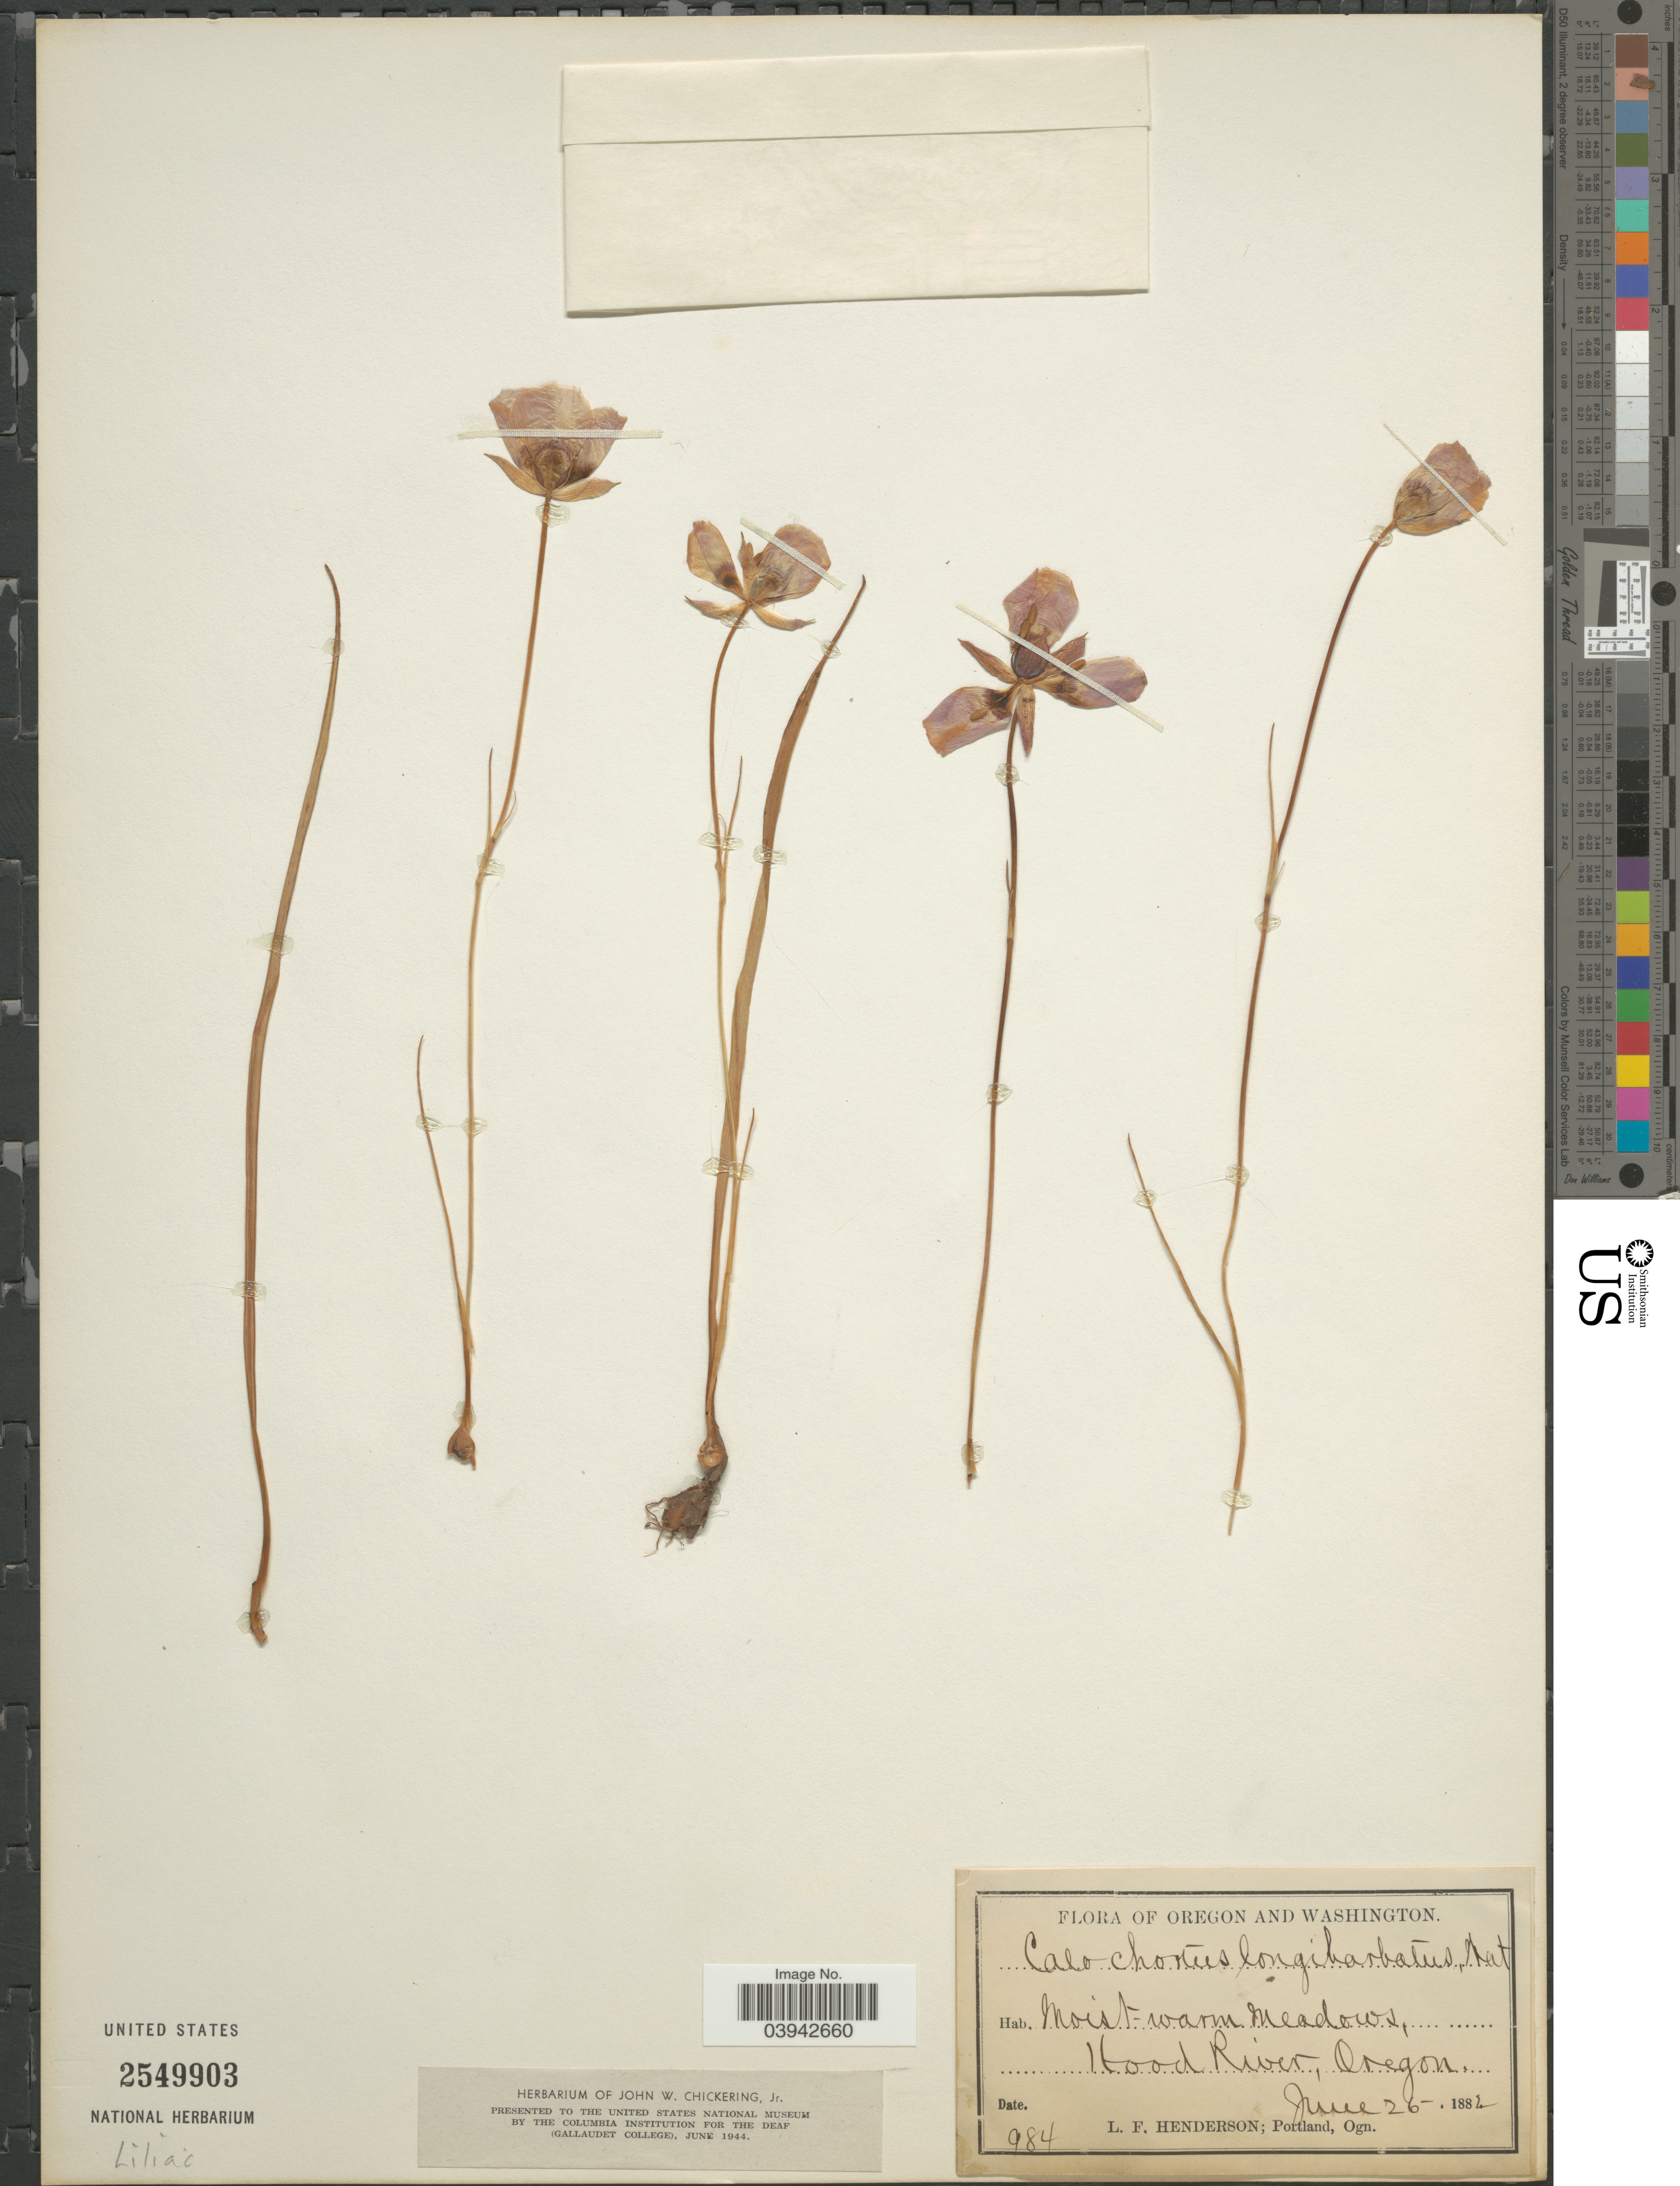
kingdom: Plantae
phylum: Tracheophyta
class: Liliopsida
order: Liliales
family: Liliaceae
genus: Calochortus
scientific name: Calochortus longebarbatus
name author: S. Watson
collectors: L. Henderson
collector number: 984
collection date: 1882-06-25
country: United States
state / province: Oregon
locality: Hood River.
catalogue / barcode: US 2549903